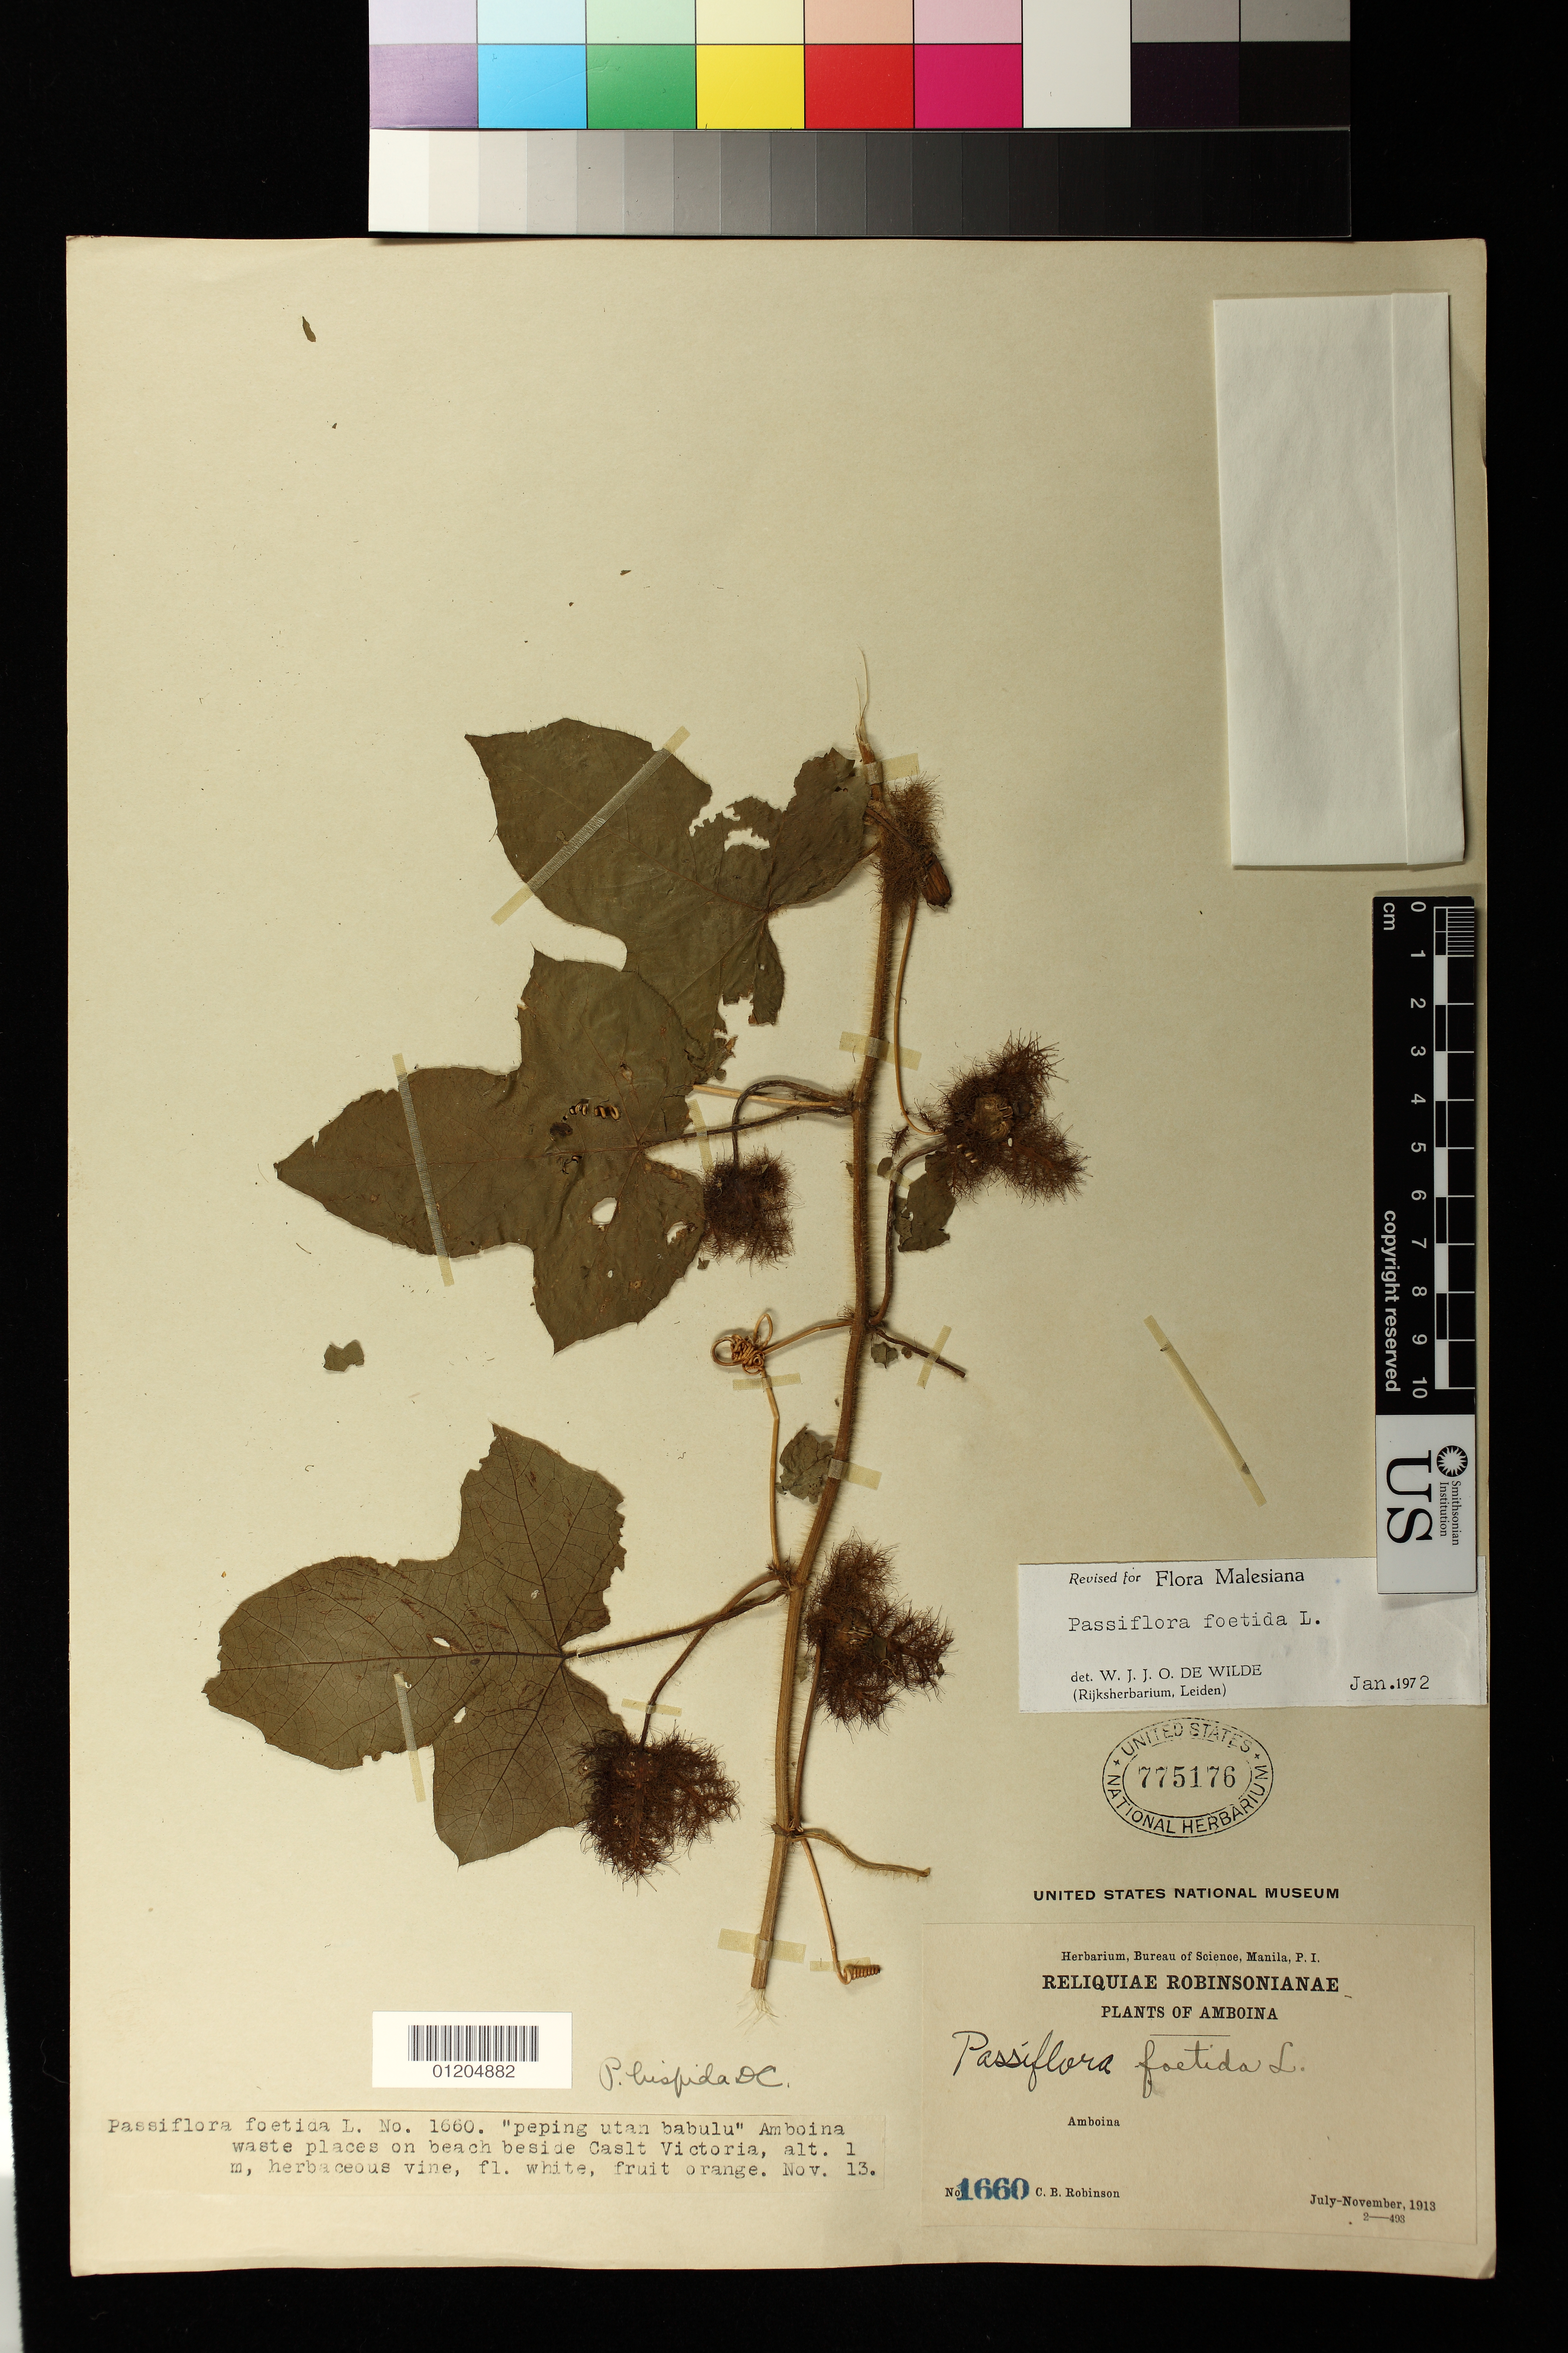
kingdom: Plantae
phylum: Tracheophyta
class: Magnoliopsida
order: Malpighiales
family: Passifloraceae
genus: Passiflora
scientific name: Passiflora foetida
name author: L.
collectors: C. Robinson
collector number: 1660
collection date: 1913-11-13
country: Indonesia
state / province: Sumatra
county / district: Aceh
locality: Amboina. Waster places on beach beside Castl Victoria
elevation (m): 1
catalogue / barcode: US 775176